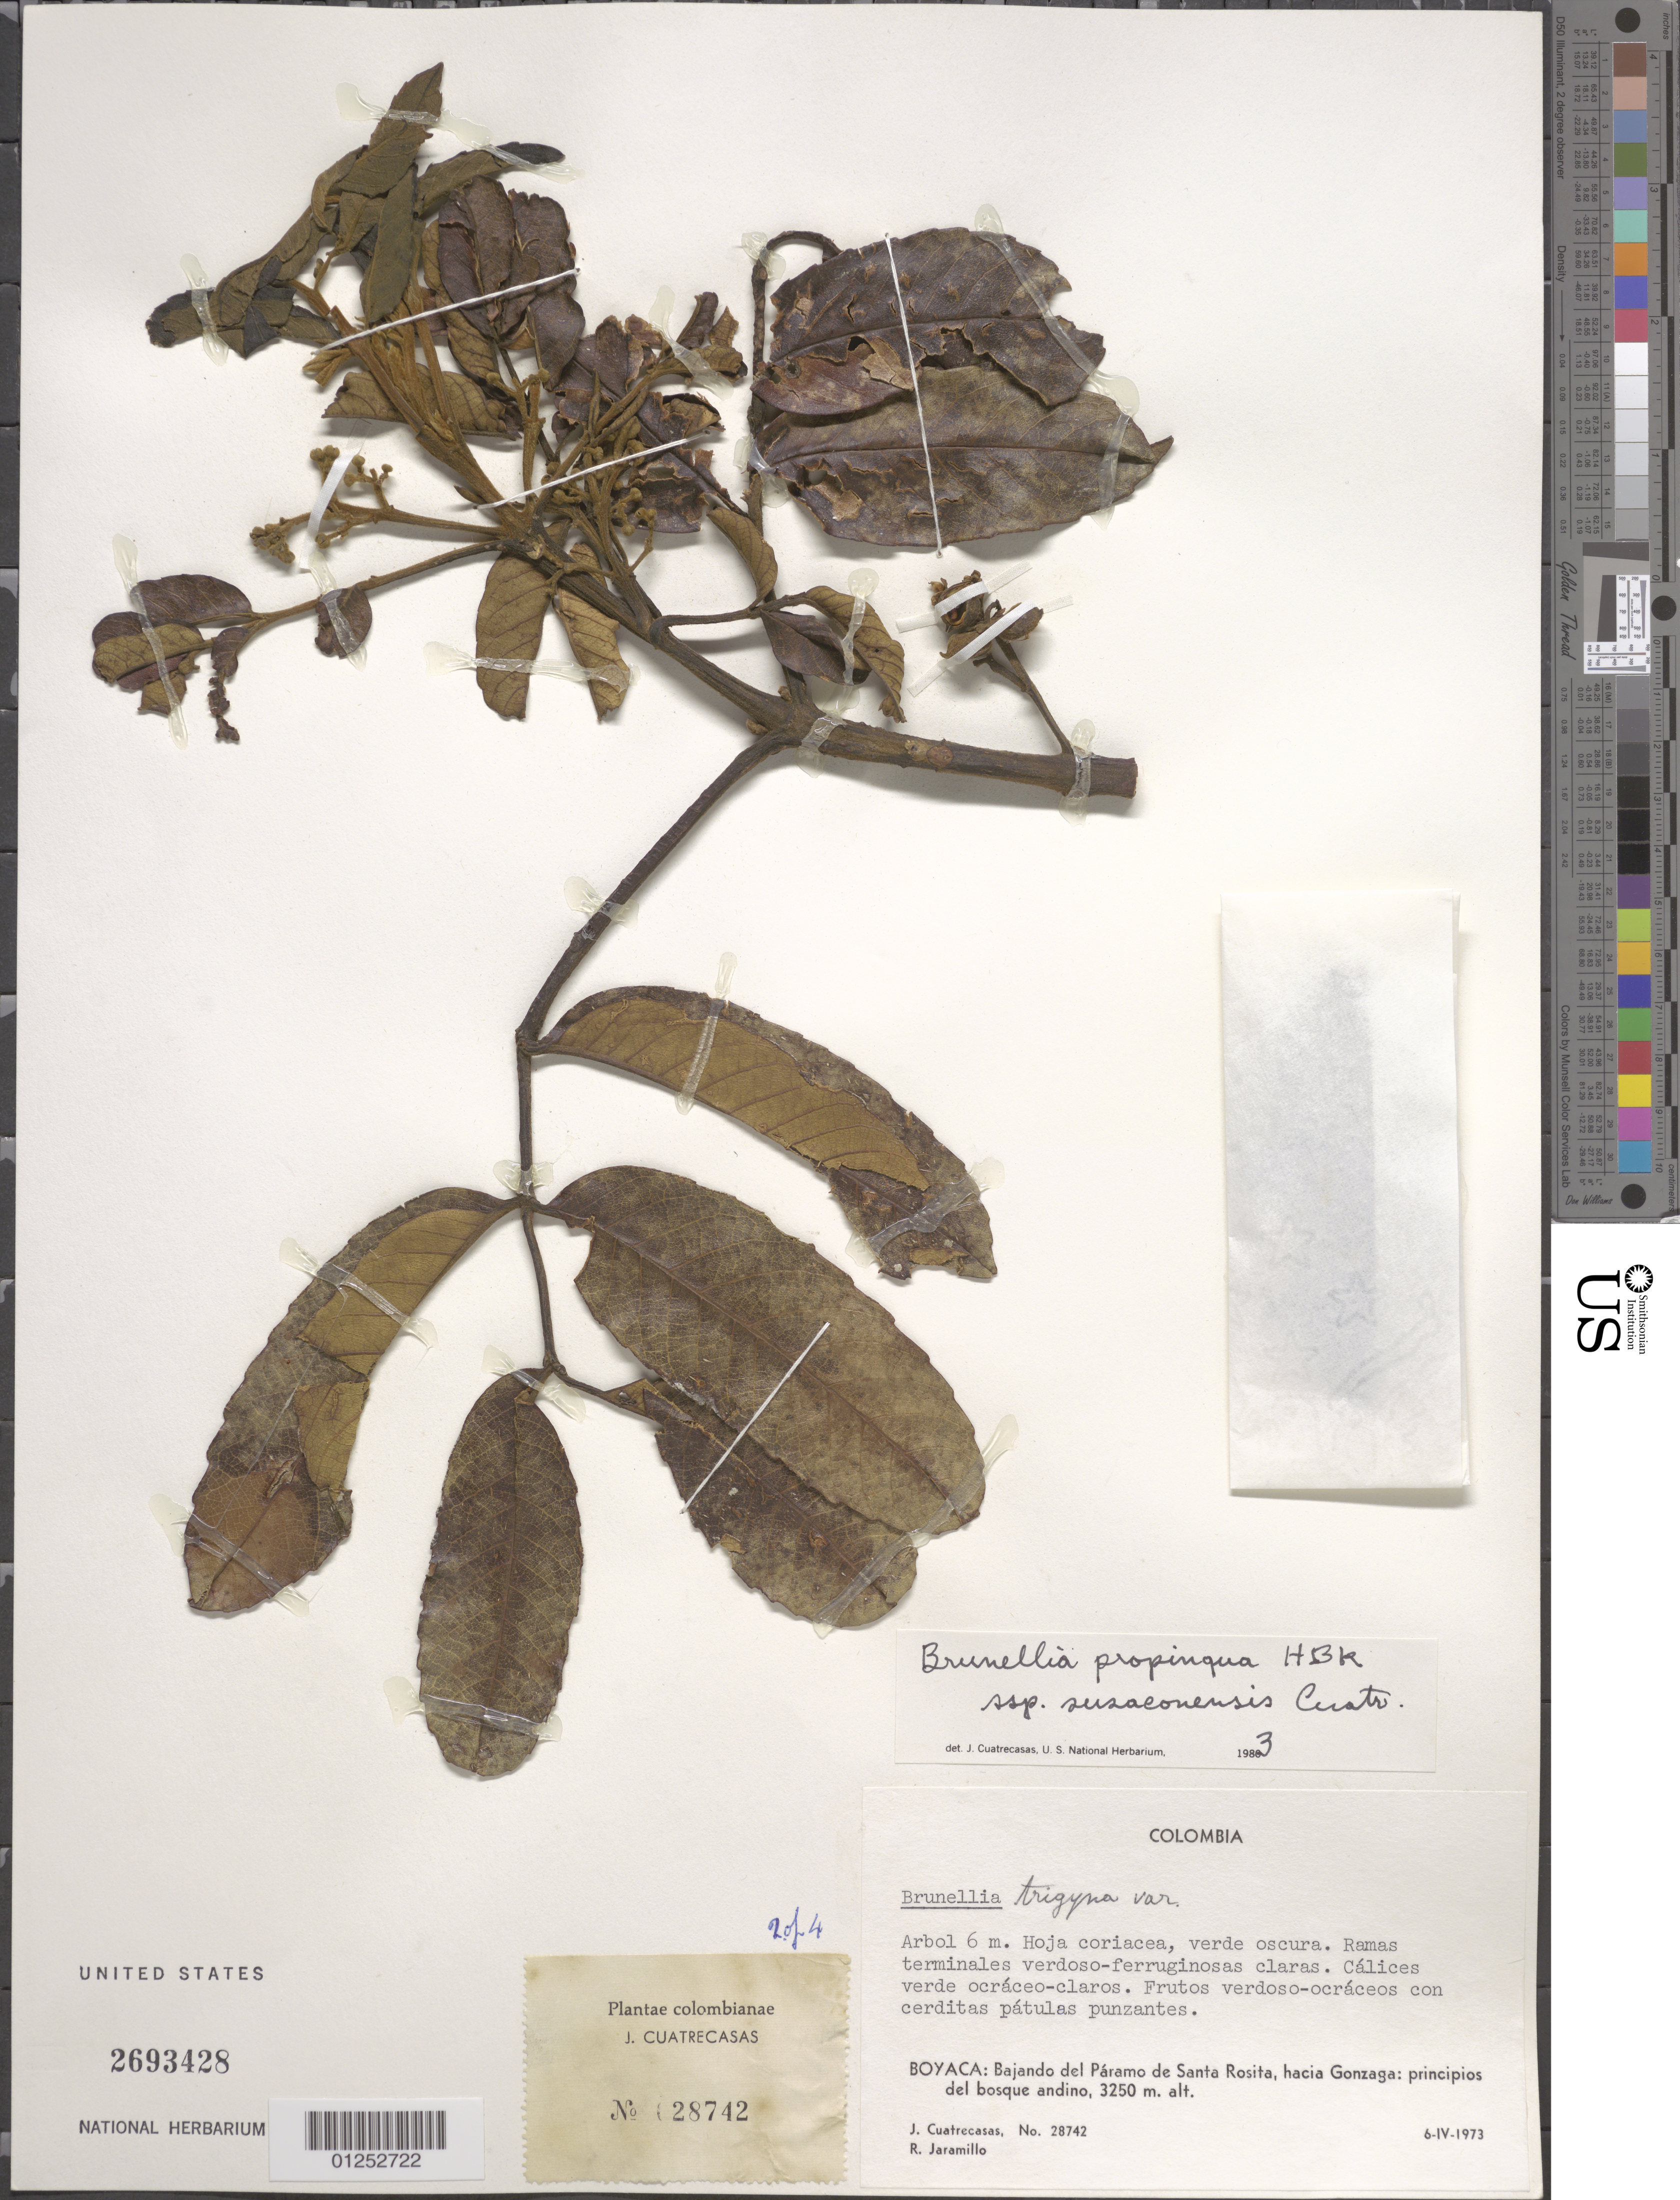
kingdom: Plantae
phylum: Tracheophyta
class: Magnoliopsida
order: Oxalidales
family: Brunelliaceae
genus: Brunellia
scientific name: Brunellia propinqua subsp. susaconensis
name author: Cuatrec.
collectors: J. Cuatrecasas & R. Jaramillo M.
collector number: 28742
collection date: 1973-04-06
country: Colombia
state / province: Boyacá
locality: Bajando del Páramo de Santa Rosita, hacia Gonzaga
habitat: Principios del bosque andino.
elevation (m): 3250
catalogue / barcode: US 2693428